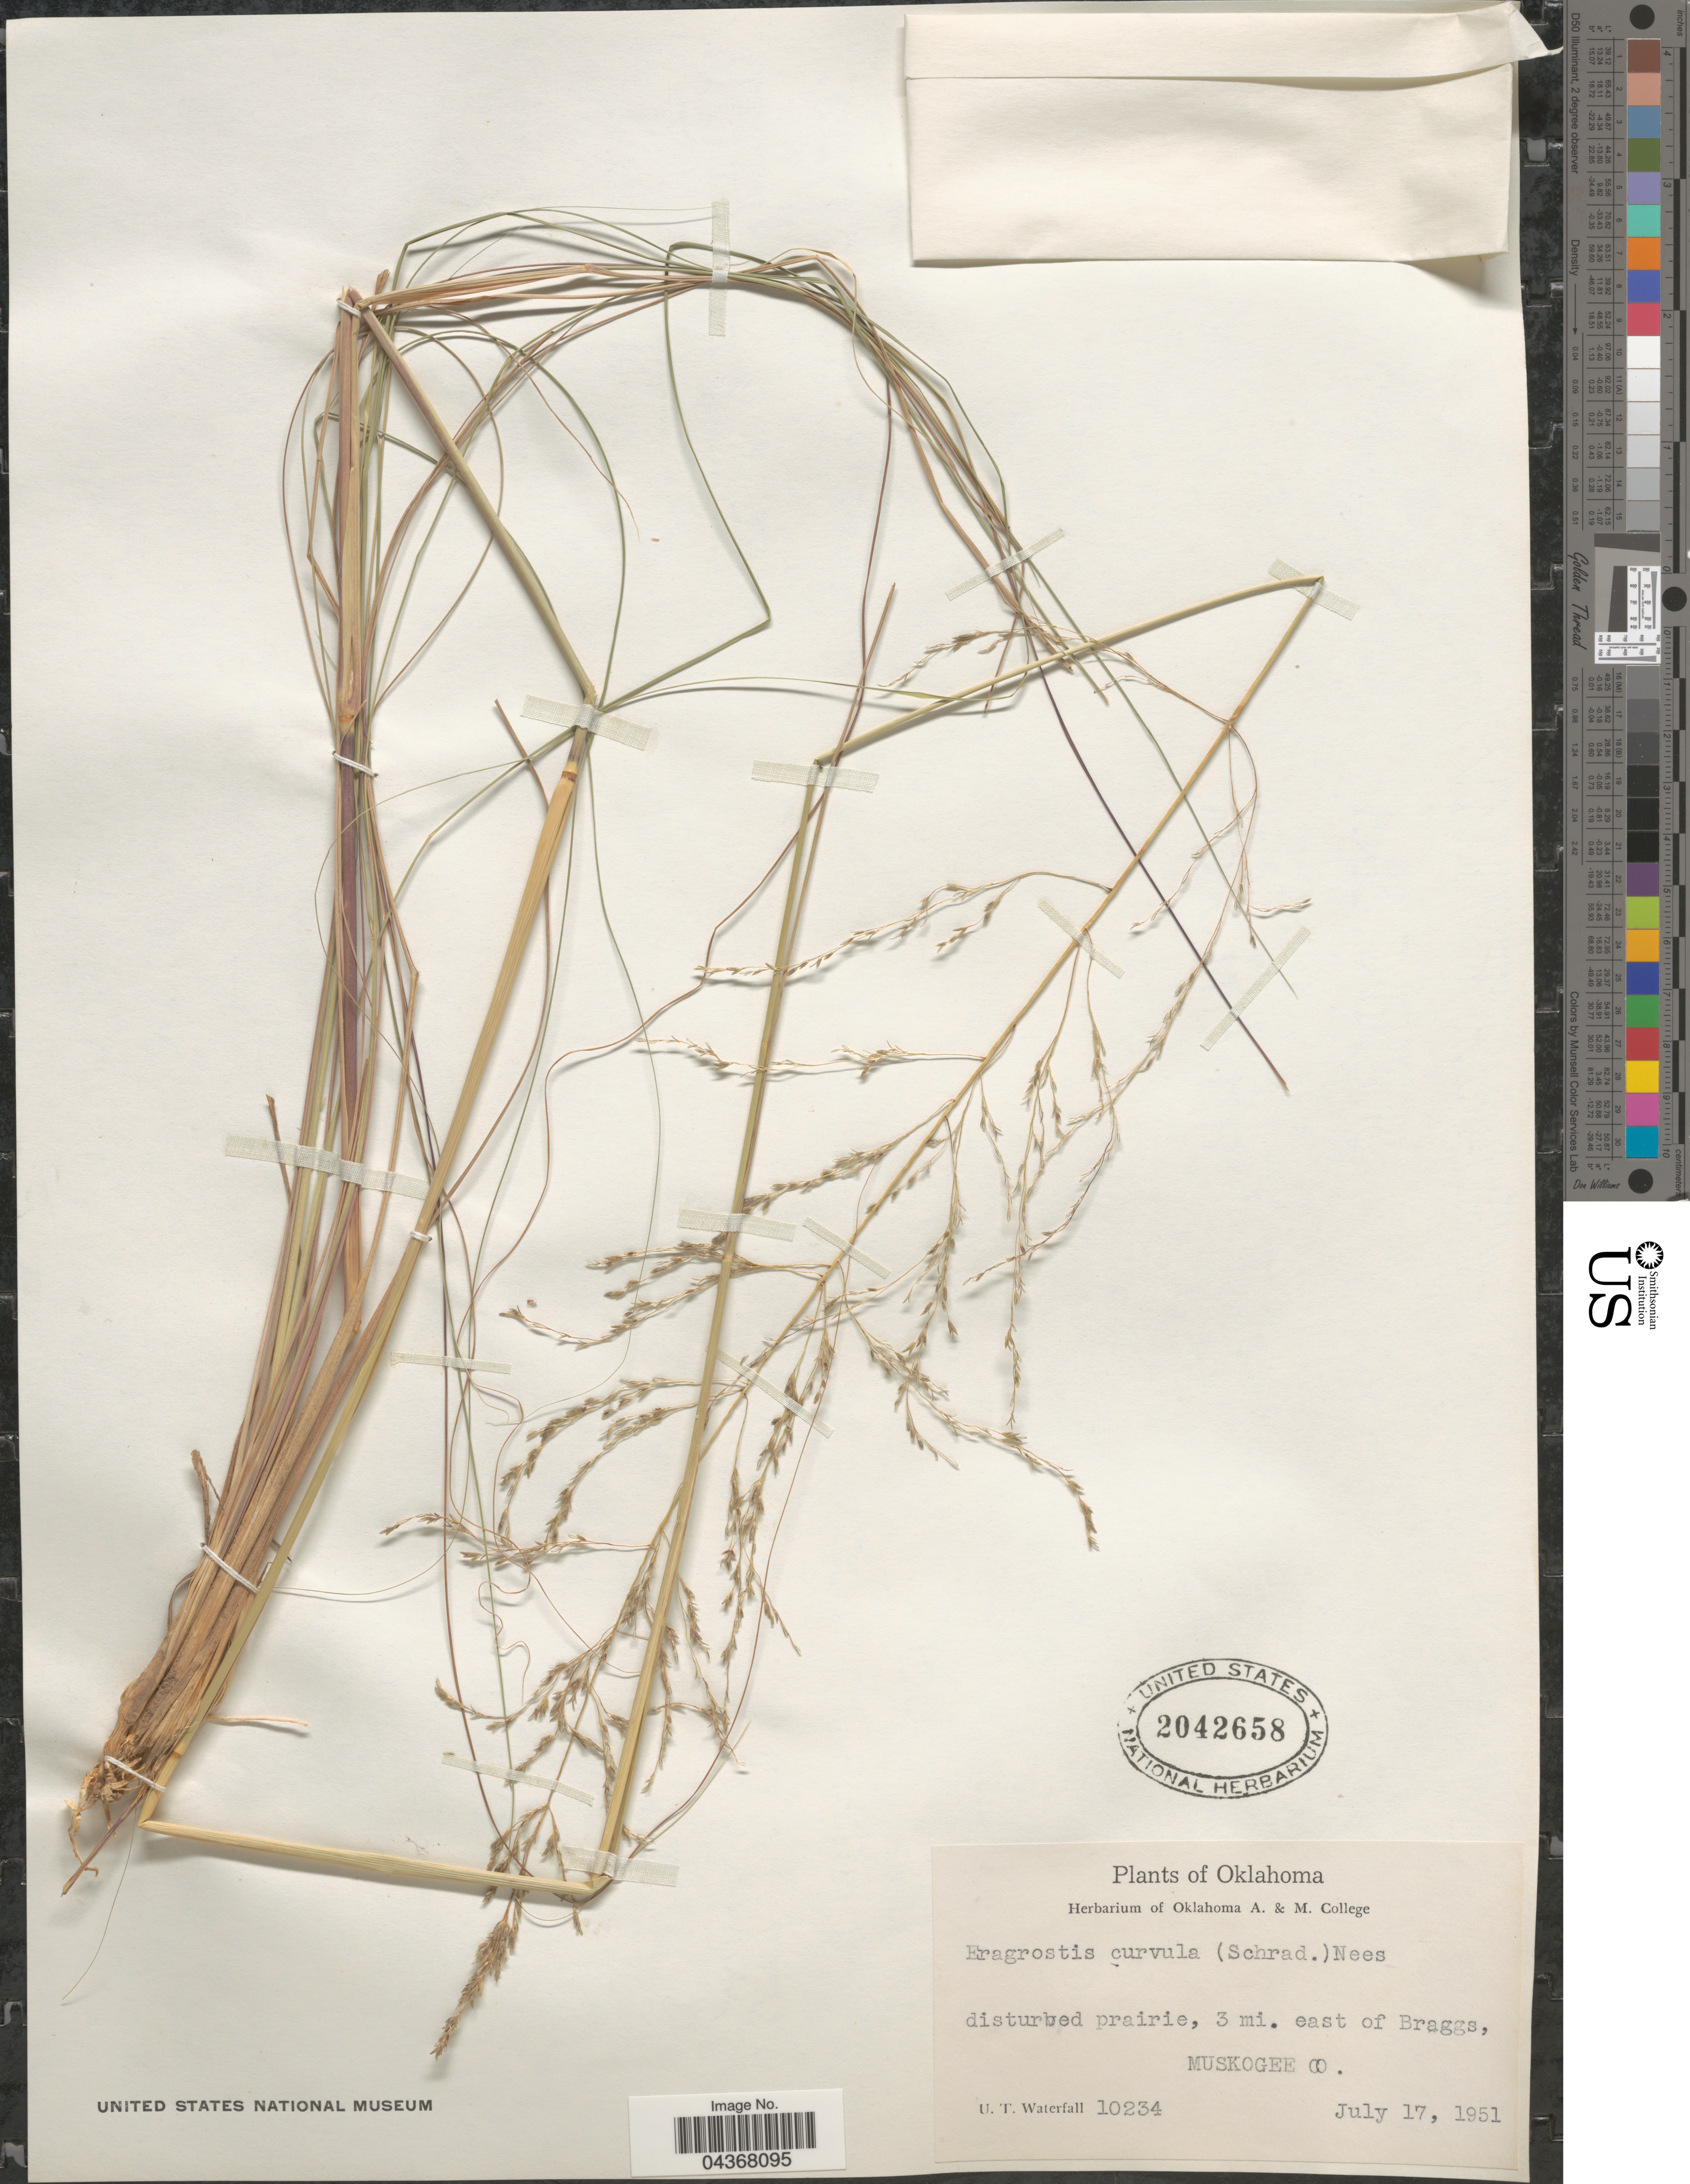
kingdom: Plantae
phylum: Tracheophyta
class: Liliopsida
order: Poales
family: Poaceae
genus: Eragrostis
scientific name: Eragrostis curvula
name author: (Schrad.) Nees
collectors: U. T. Waterfall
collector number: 10234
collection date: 1951-07-17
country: United States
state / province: Oklahoma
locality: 3 mi. east of Braggs, Muskogee Co.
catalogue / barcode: US 2042658